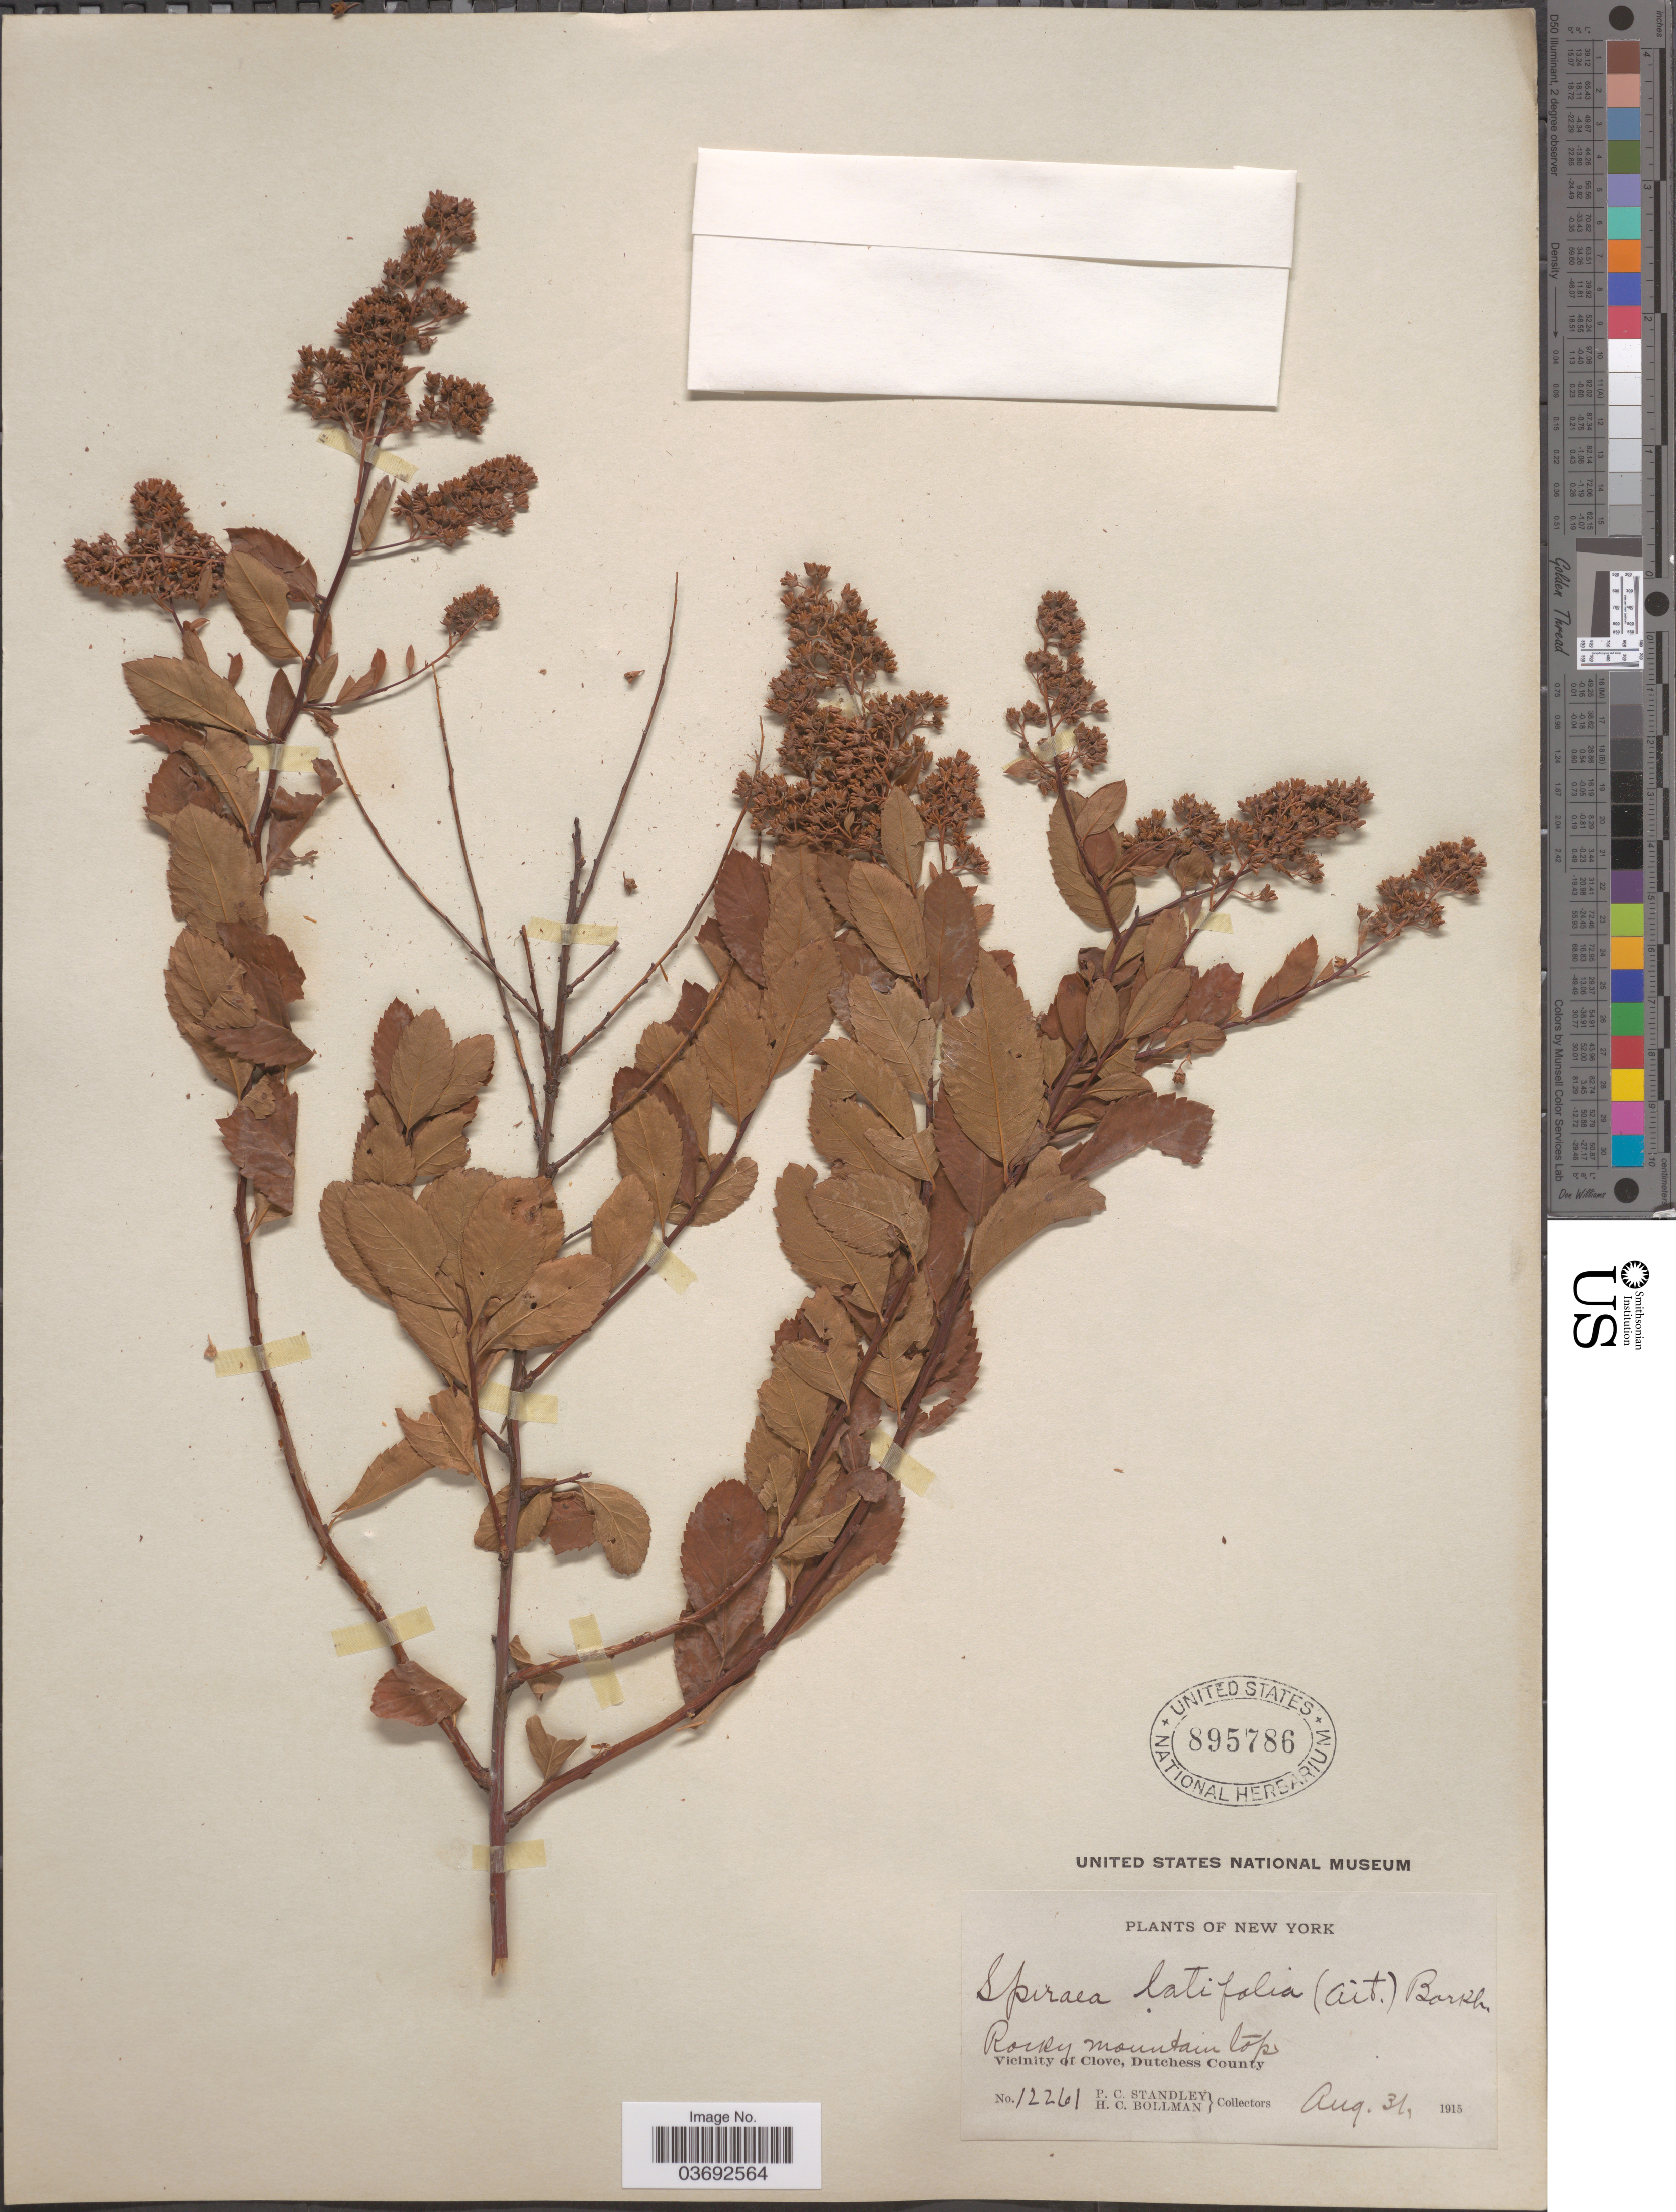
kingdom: Plantae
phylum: Tracheophyta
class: Magnoliopsida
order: Rosales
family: Rosaceae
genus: Spiraea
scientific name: Spiraea latifolia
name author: Borkh.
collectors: P. C. Standley & H. C. Bollman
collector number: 12261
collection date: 1915-08-31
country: United States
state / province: New York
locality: Rocky mountain top. Vicinity of Clove, Dutchess Co.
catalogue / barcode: US 895786